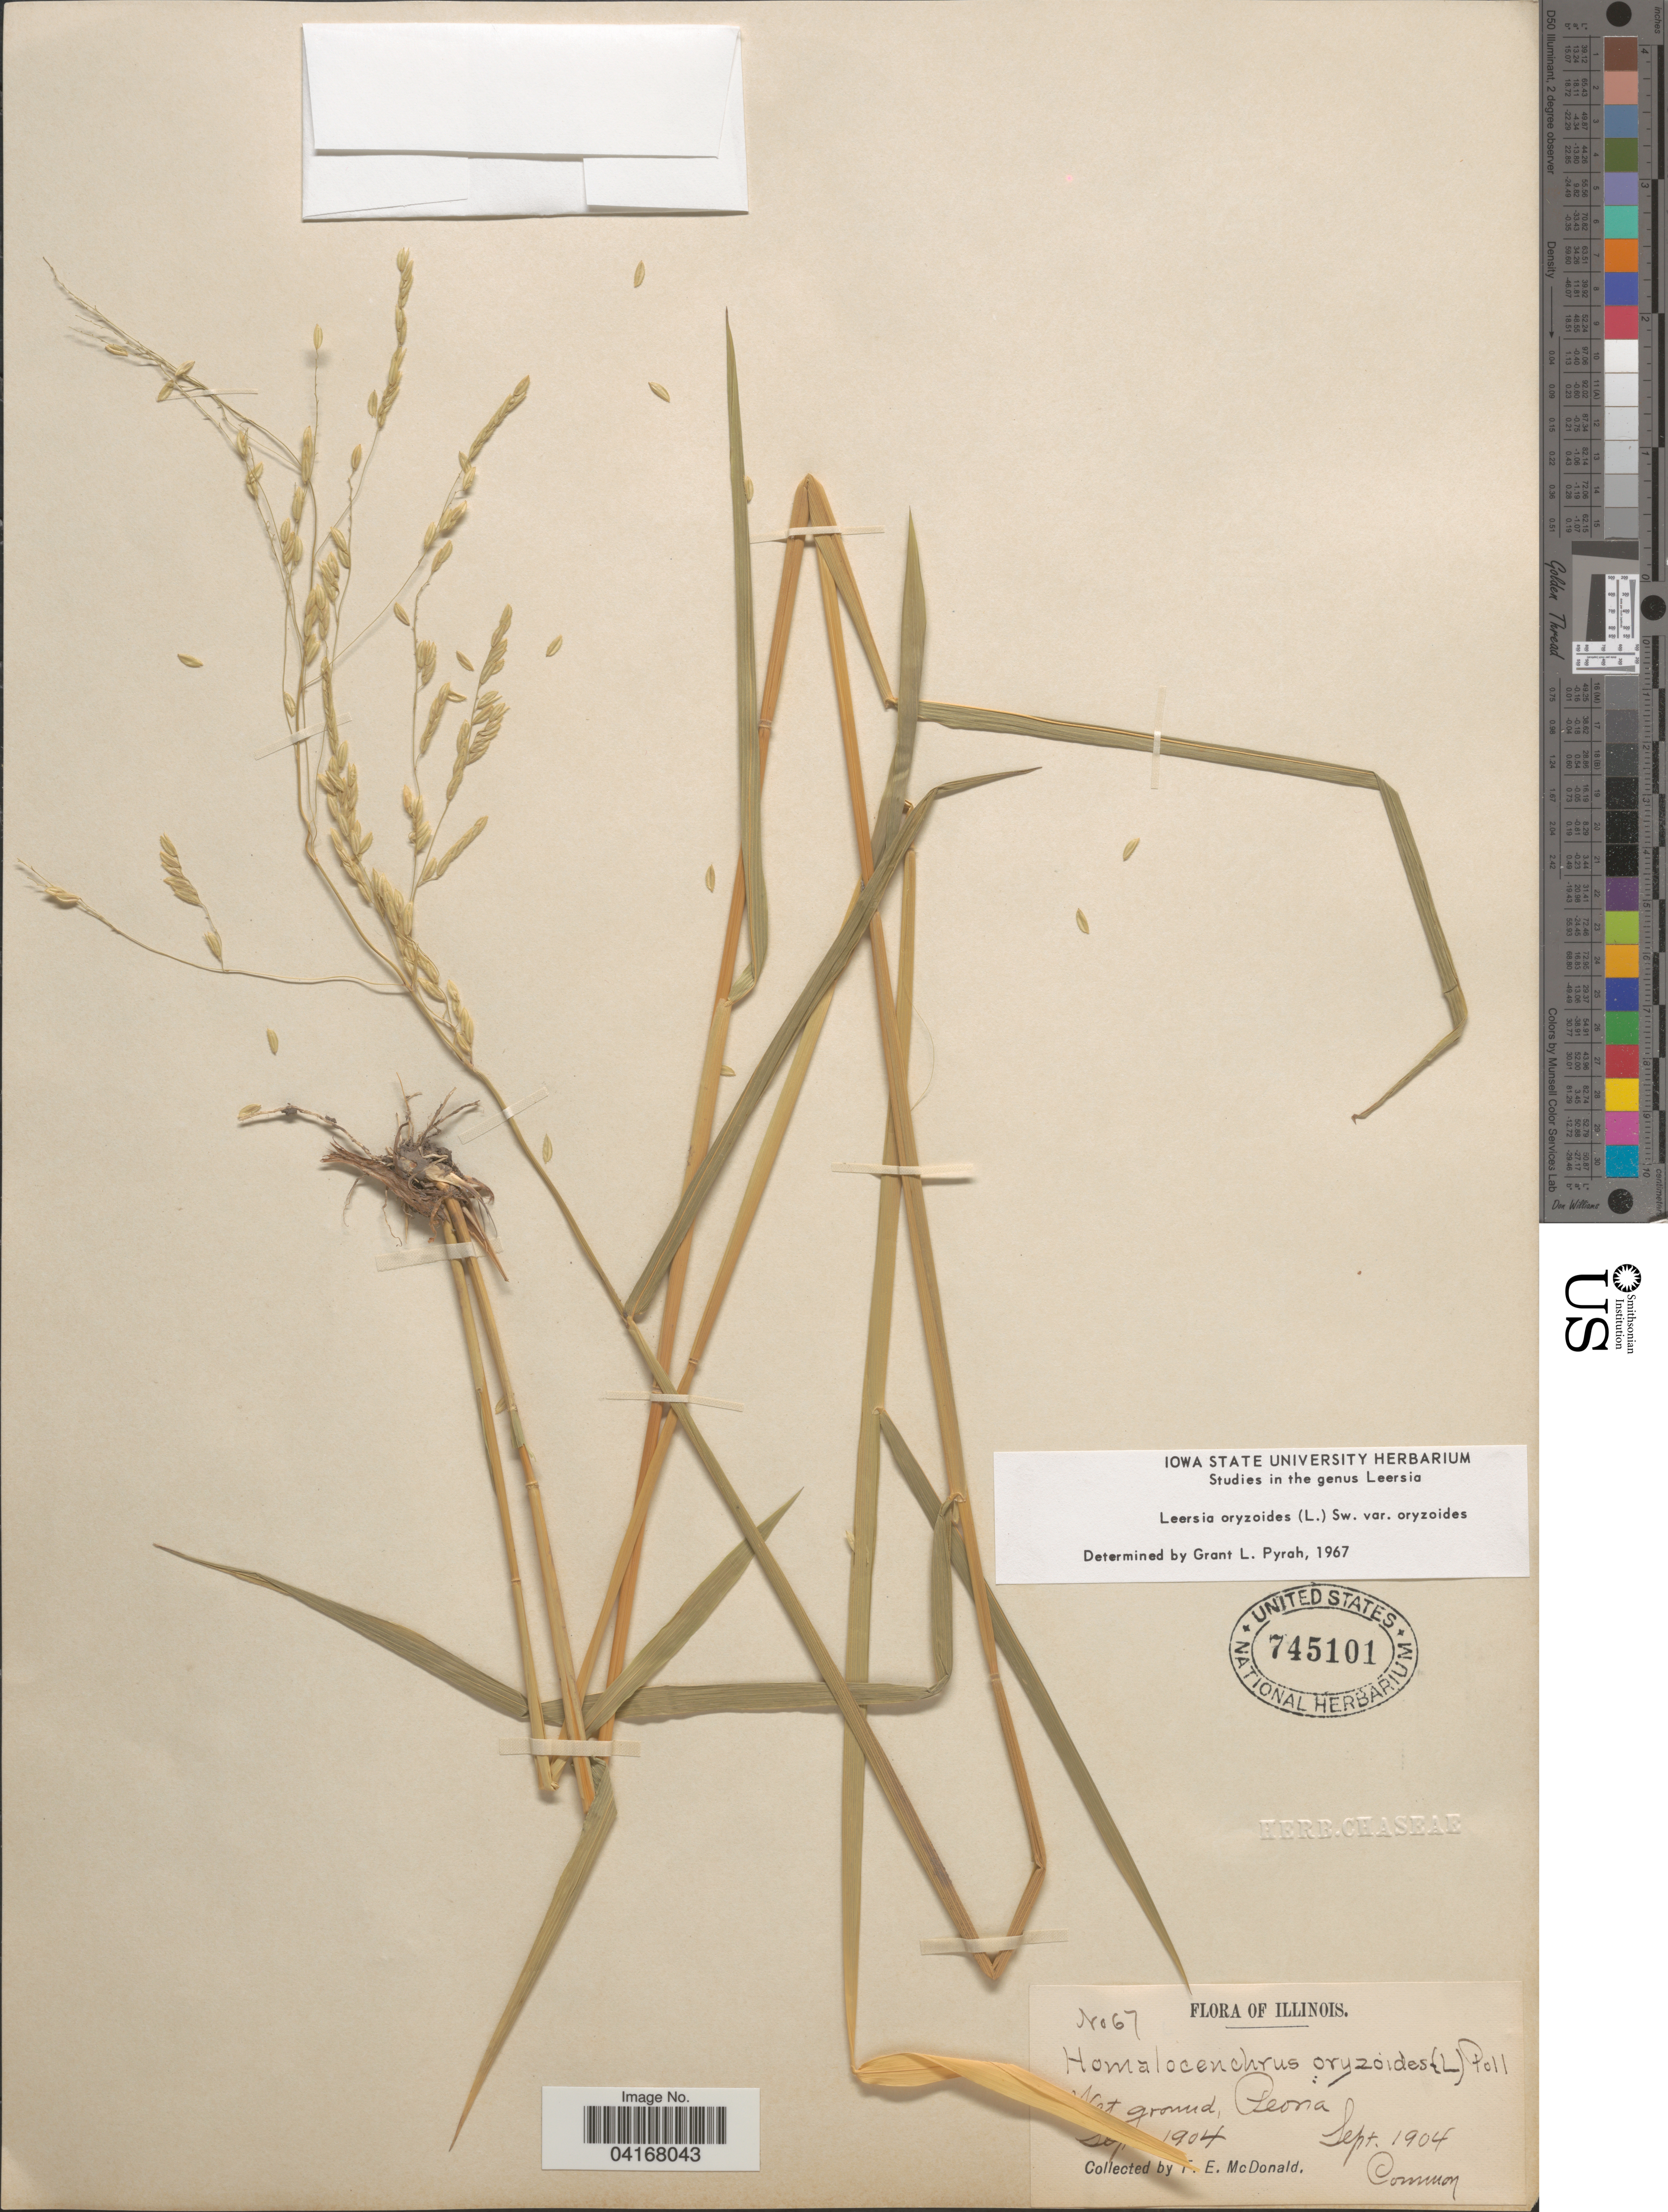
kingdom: Plantae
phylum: Tracheophyta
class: Liliopsida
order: Poales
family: Poaceae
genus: Leersia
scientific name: Leersia oryzoides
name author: (L.) Sw.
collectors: F. E. McDonald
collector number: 67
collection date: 1904-09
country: United States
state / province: Illinois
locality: Wet ground, Peona.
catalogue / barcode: US 745101